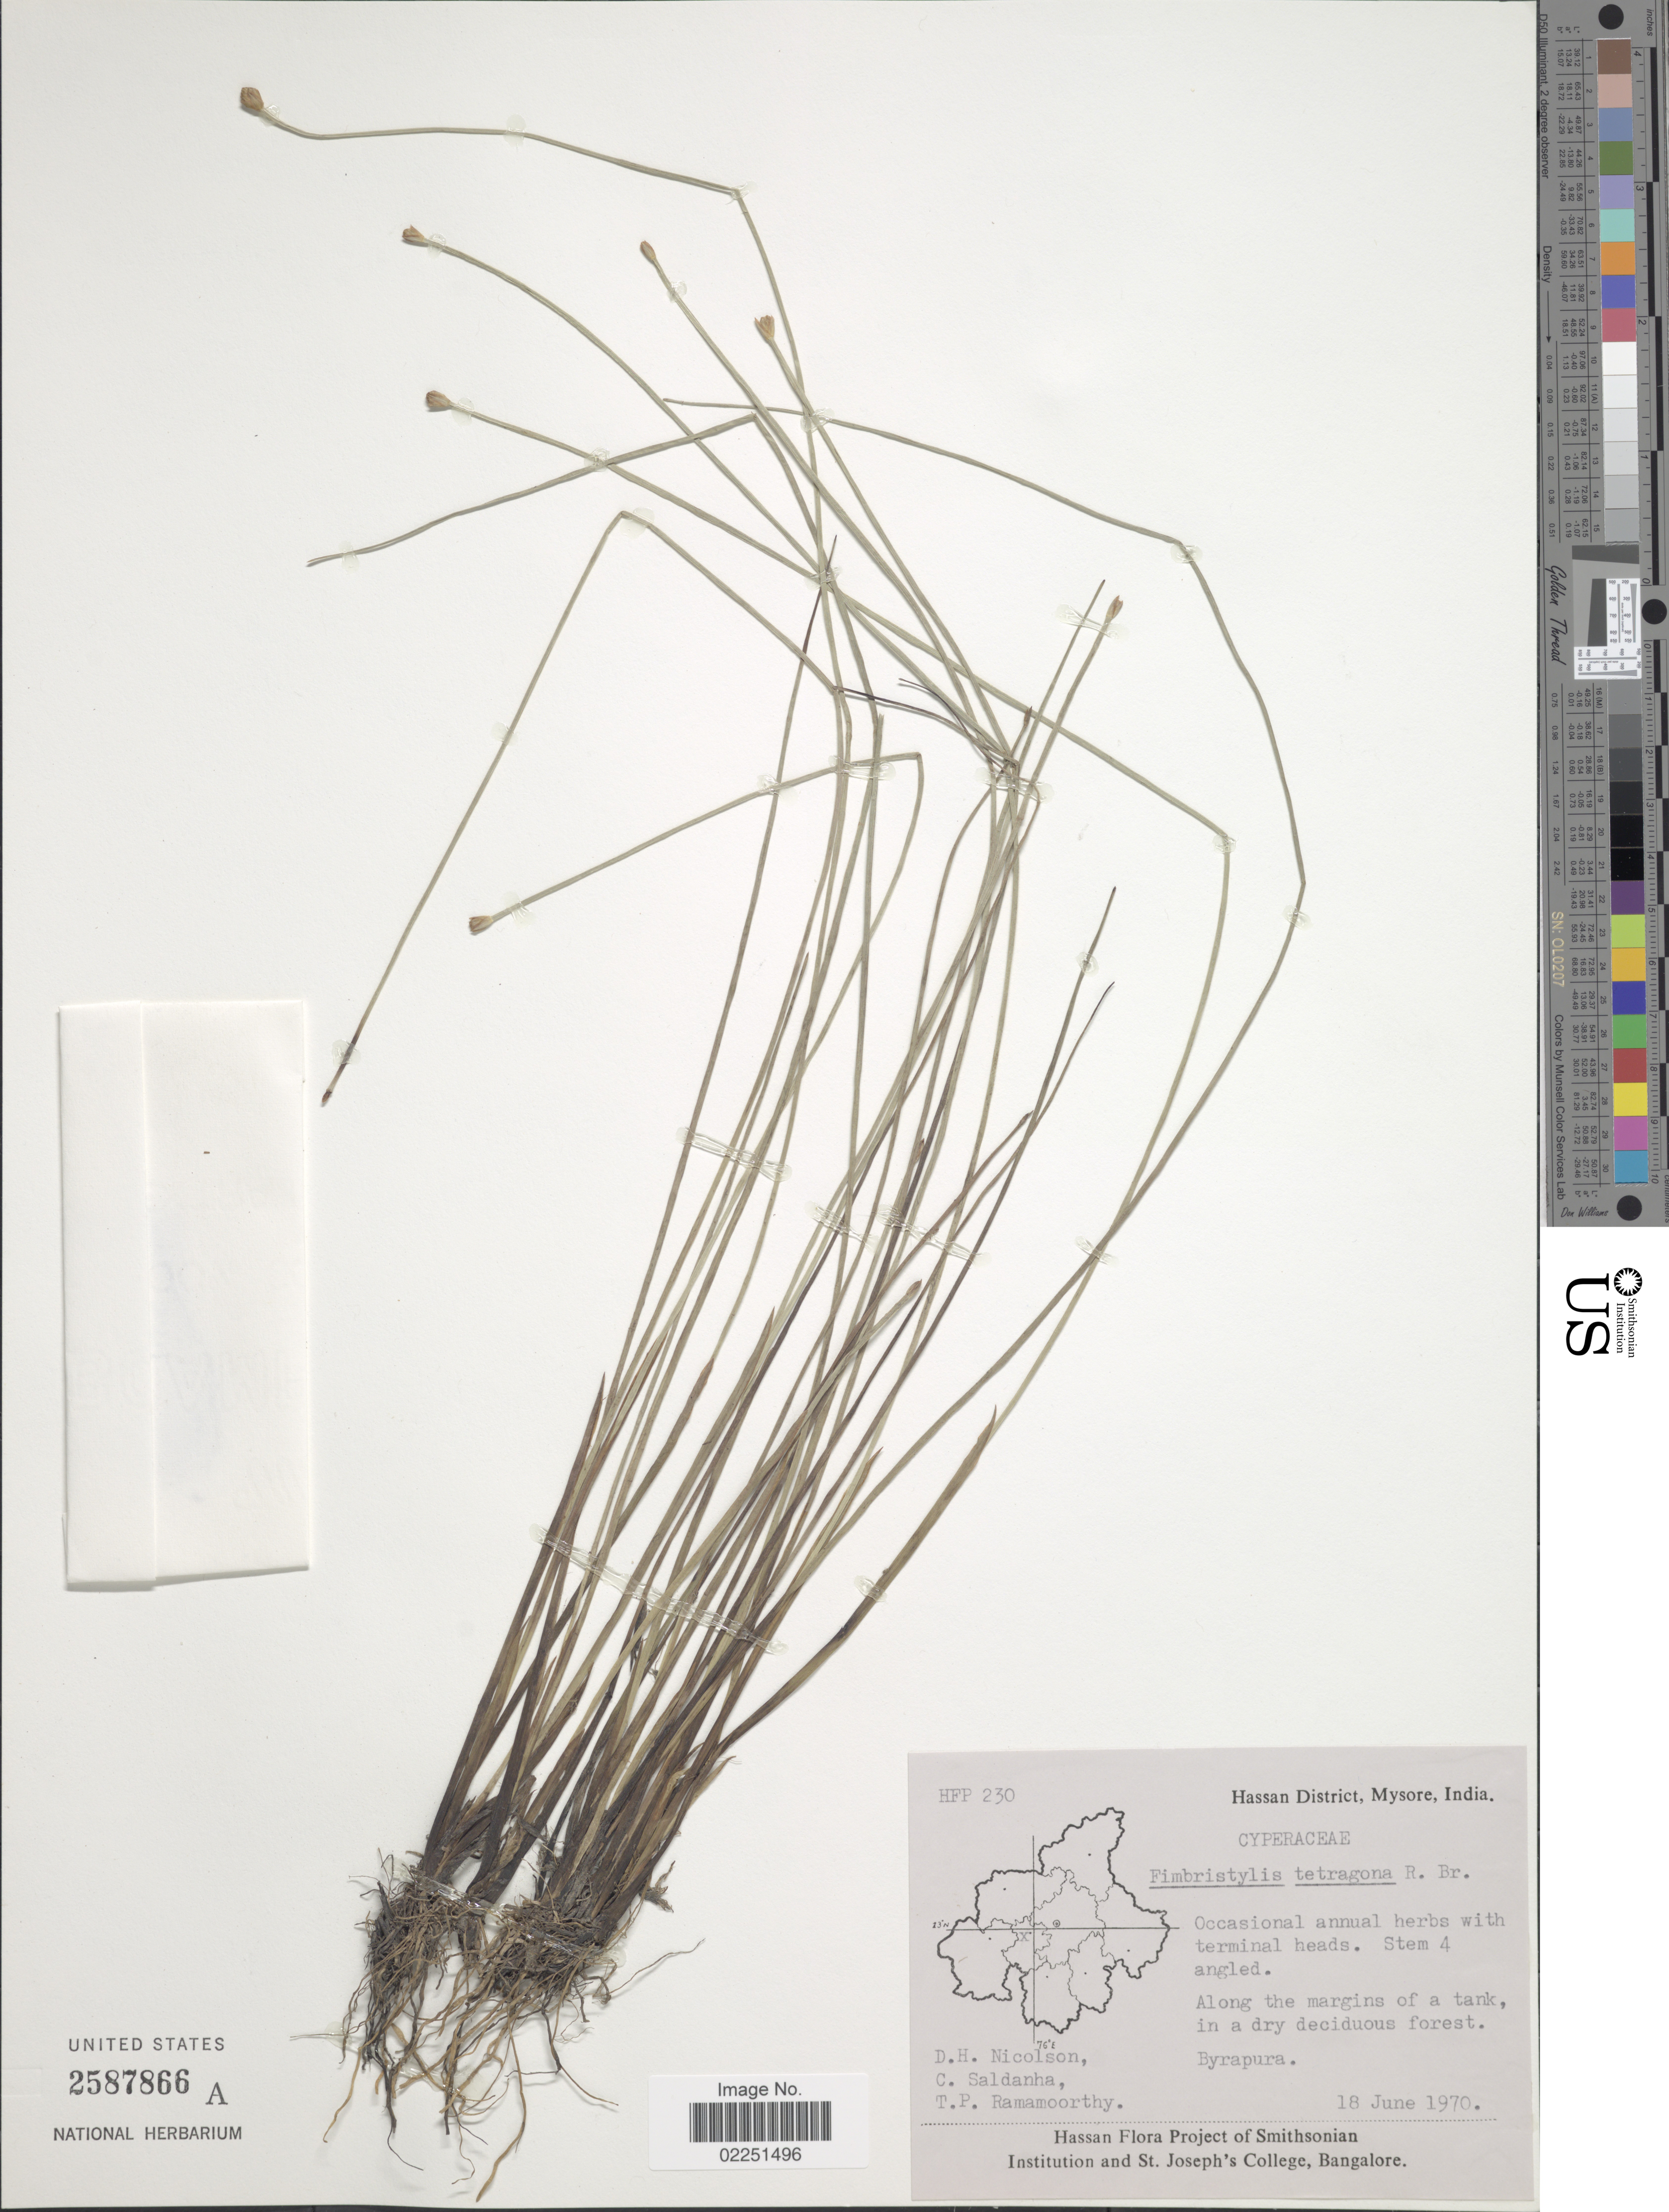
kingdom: Plantae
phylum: Tracheophyta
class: Liliopsida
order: Poales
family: Cyperaceae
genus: Fimbristylis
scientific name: Fimbristylis tetragona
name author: R. Br.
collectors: D. H. Nicolson, C. Saldanha & T. P. Ramamoorthy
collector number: HFP230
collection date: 1970-06-18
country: India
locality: Hassan District, Mysore. Byrapura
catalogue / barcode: US 2587866A